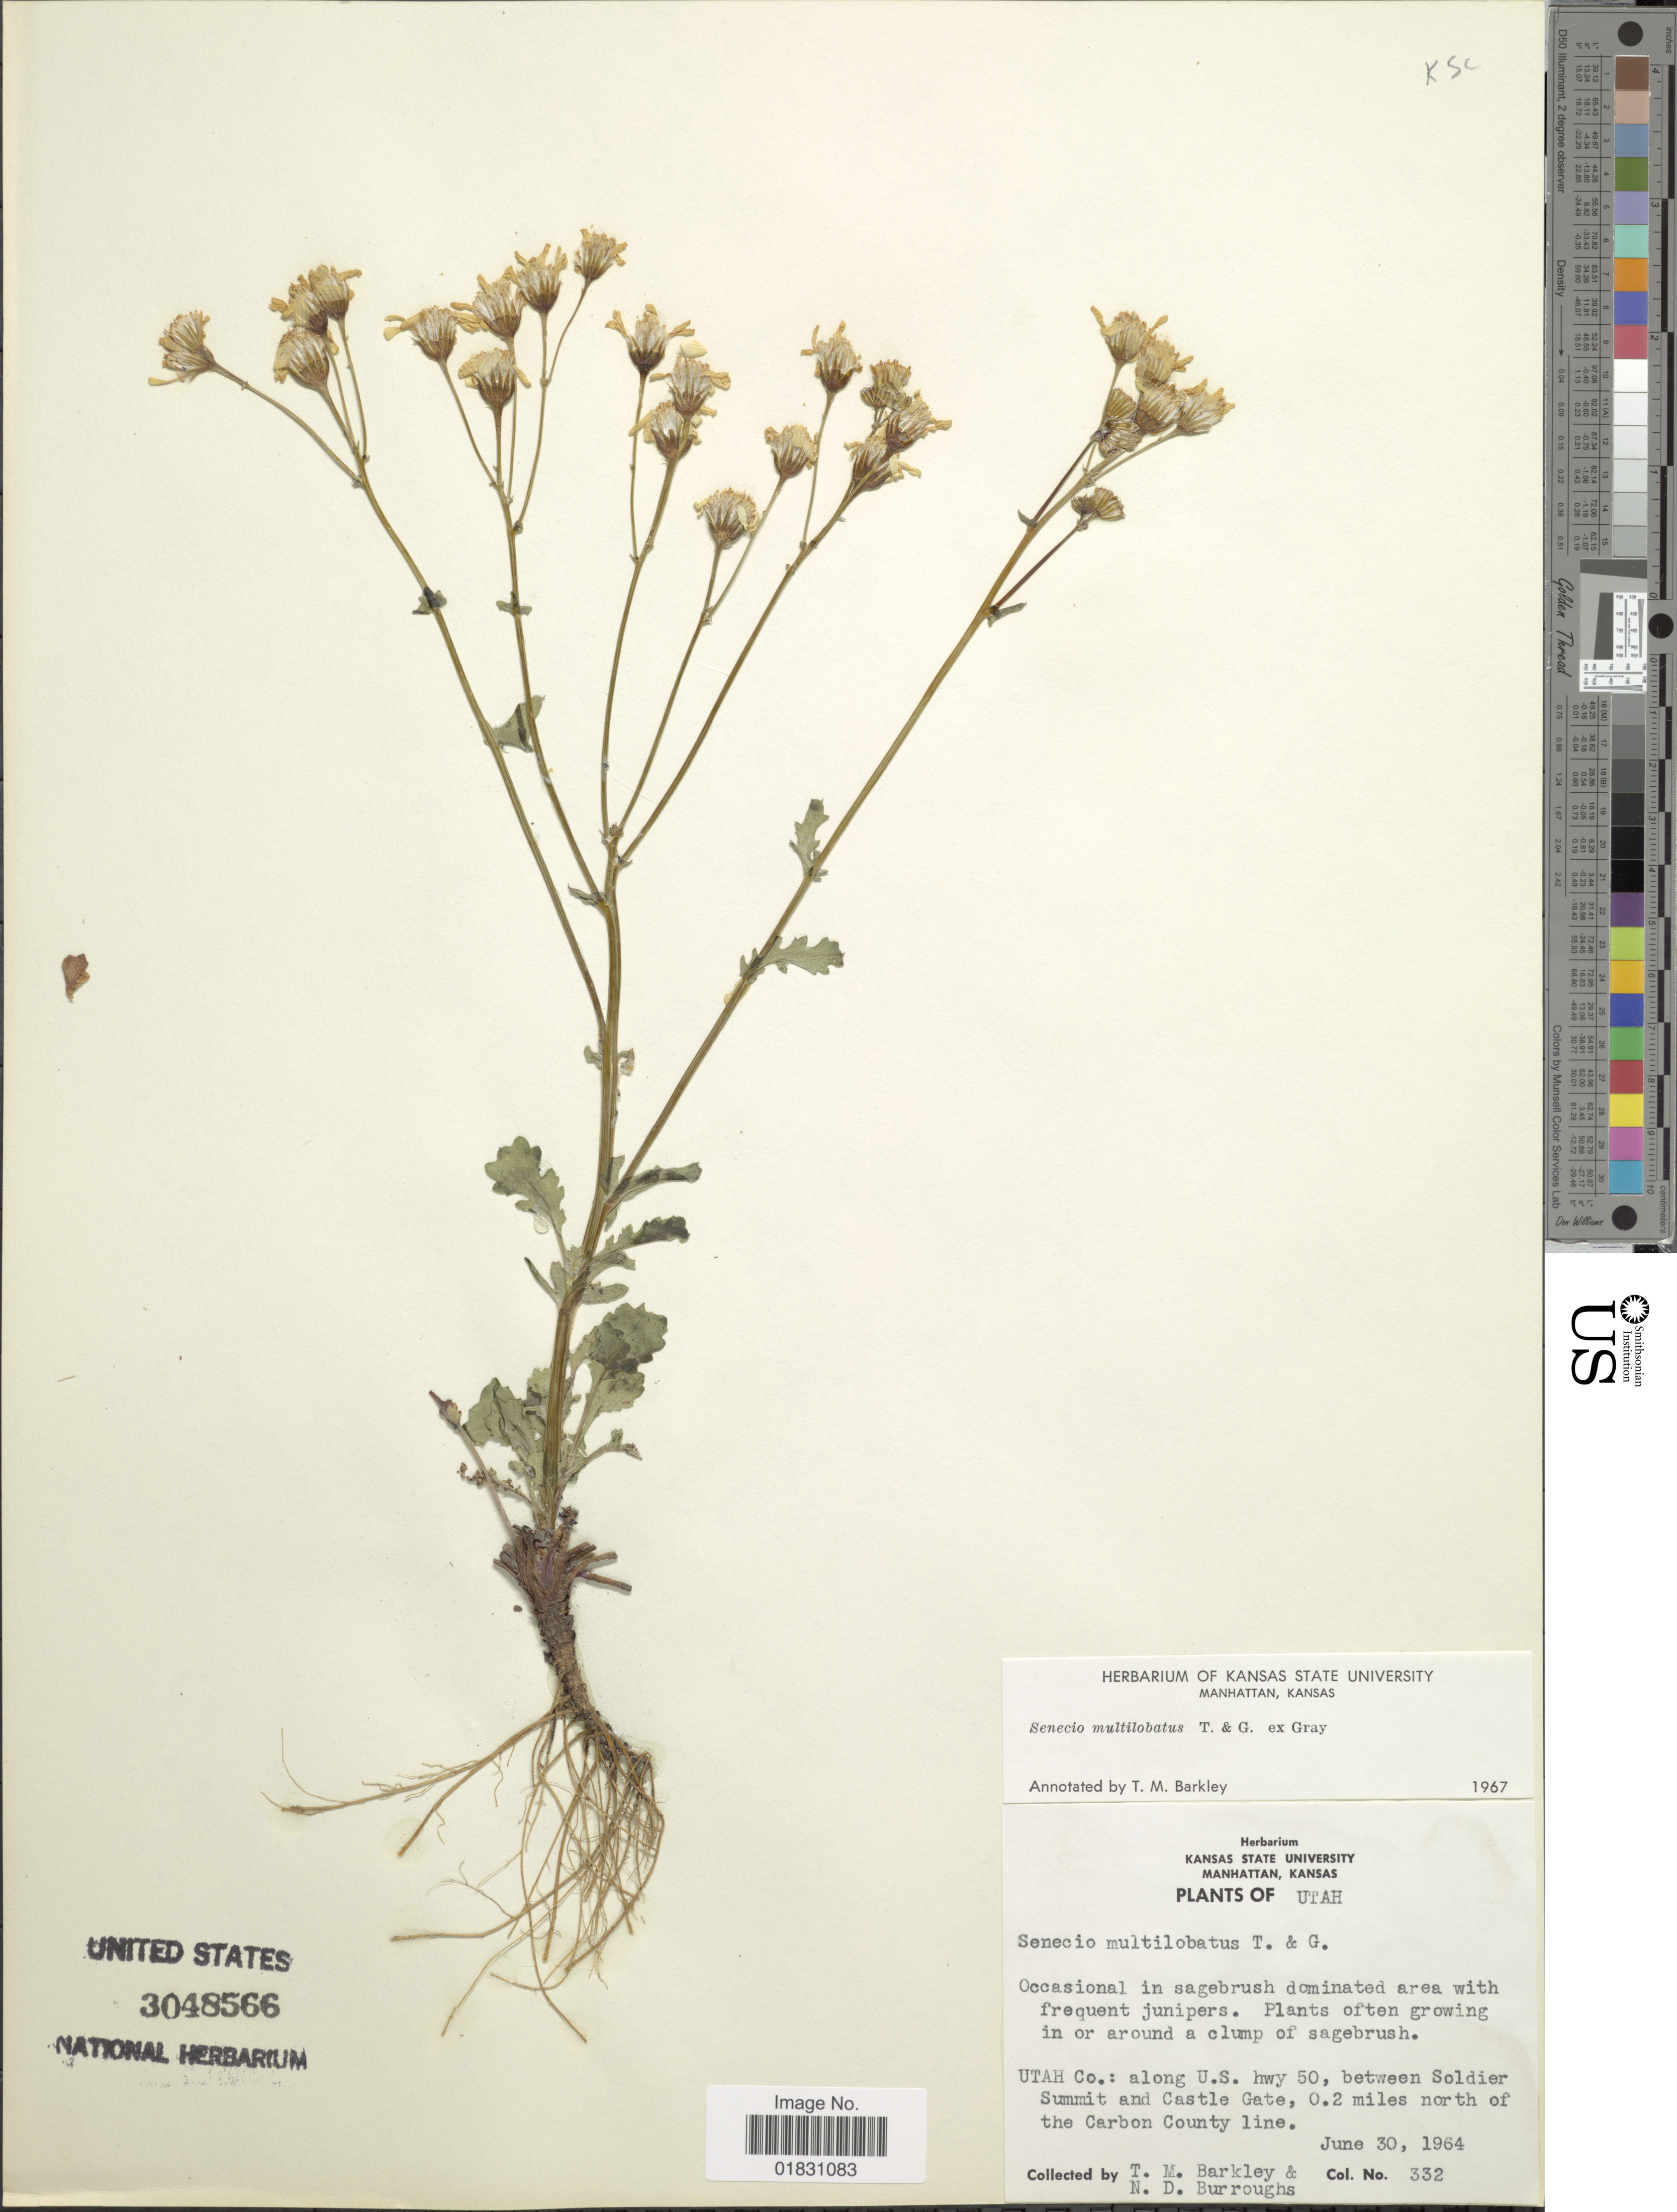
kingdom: Plantae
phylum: Tracheophyta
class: Magnoliopsida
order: Asterales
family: Asteraceae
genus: Packera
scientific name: Packera multilobata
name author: (Torr. & A. Gray) W.A. Weber & Á. Löve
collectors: T. M. Barkley & N. Burroughs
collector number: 332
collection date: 1964-06-30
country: United States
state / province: Utah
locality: Utah Co.: along U.S hwy 50, between Soldier Summit and Castle Gate, 0.2 miles north of the Carbon County line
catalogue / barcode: US 3048566